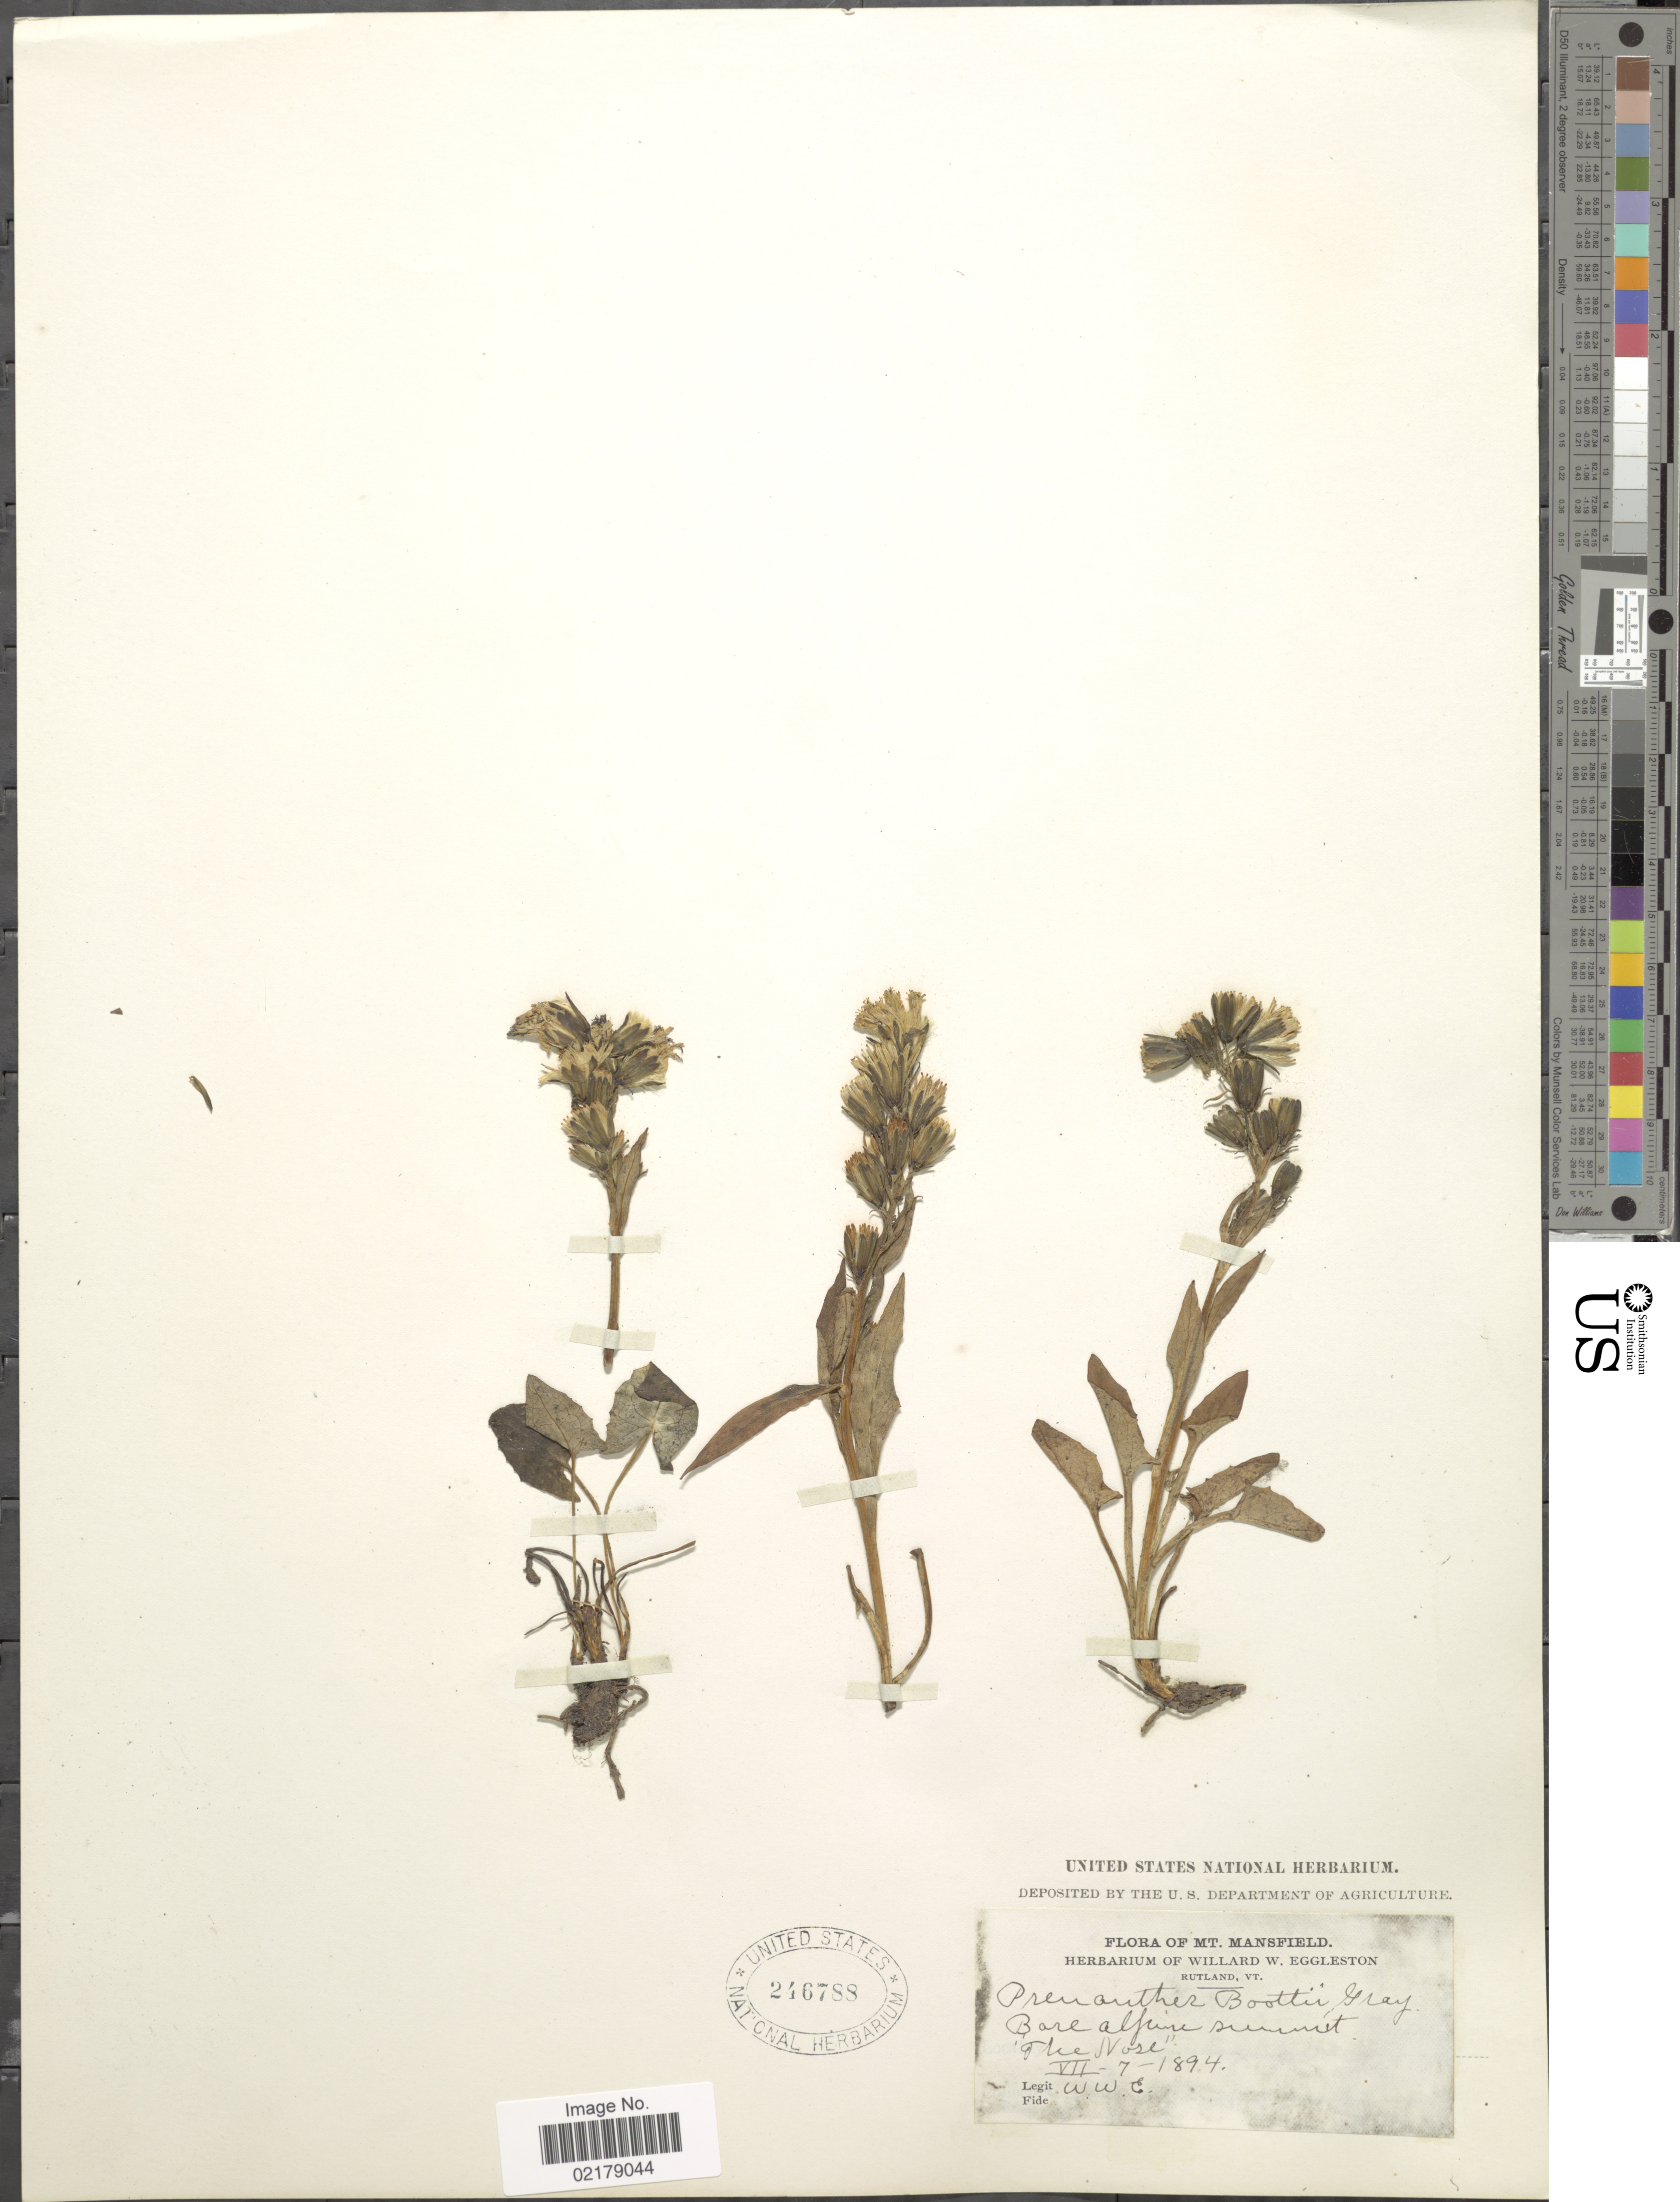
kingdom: Plantae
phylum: Tracheophyta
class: Magnoliopsida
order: Asterales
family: Asteraceae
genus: Prenanthes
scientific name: Prenanthes boottii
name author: (DC.) A. Gray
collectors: W. W. Eggleston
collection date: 1894-07-07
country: United States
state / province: Vermont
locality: Rutland, Bare alpine summit, "The Nose."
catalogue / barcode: US 246788